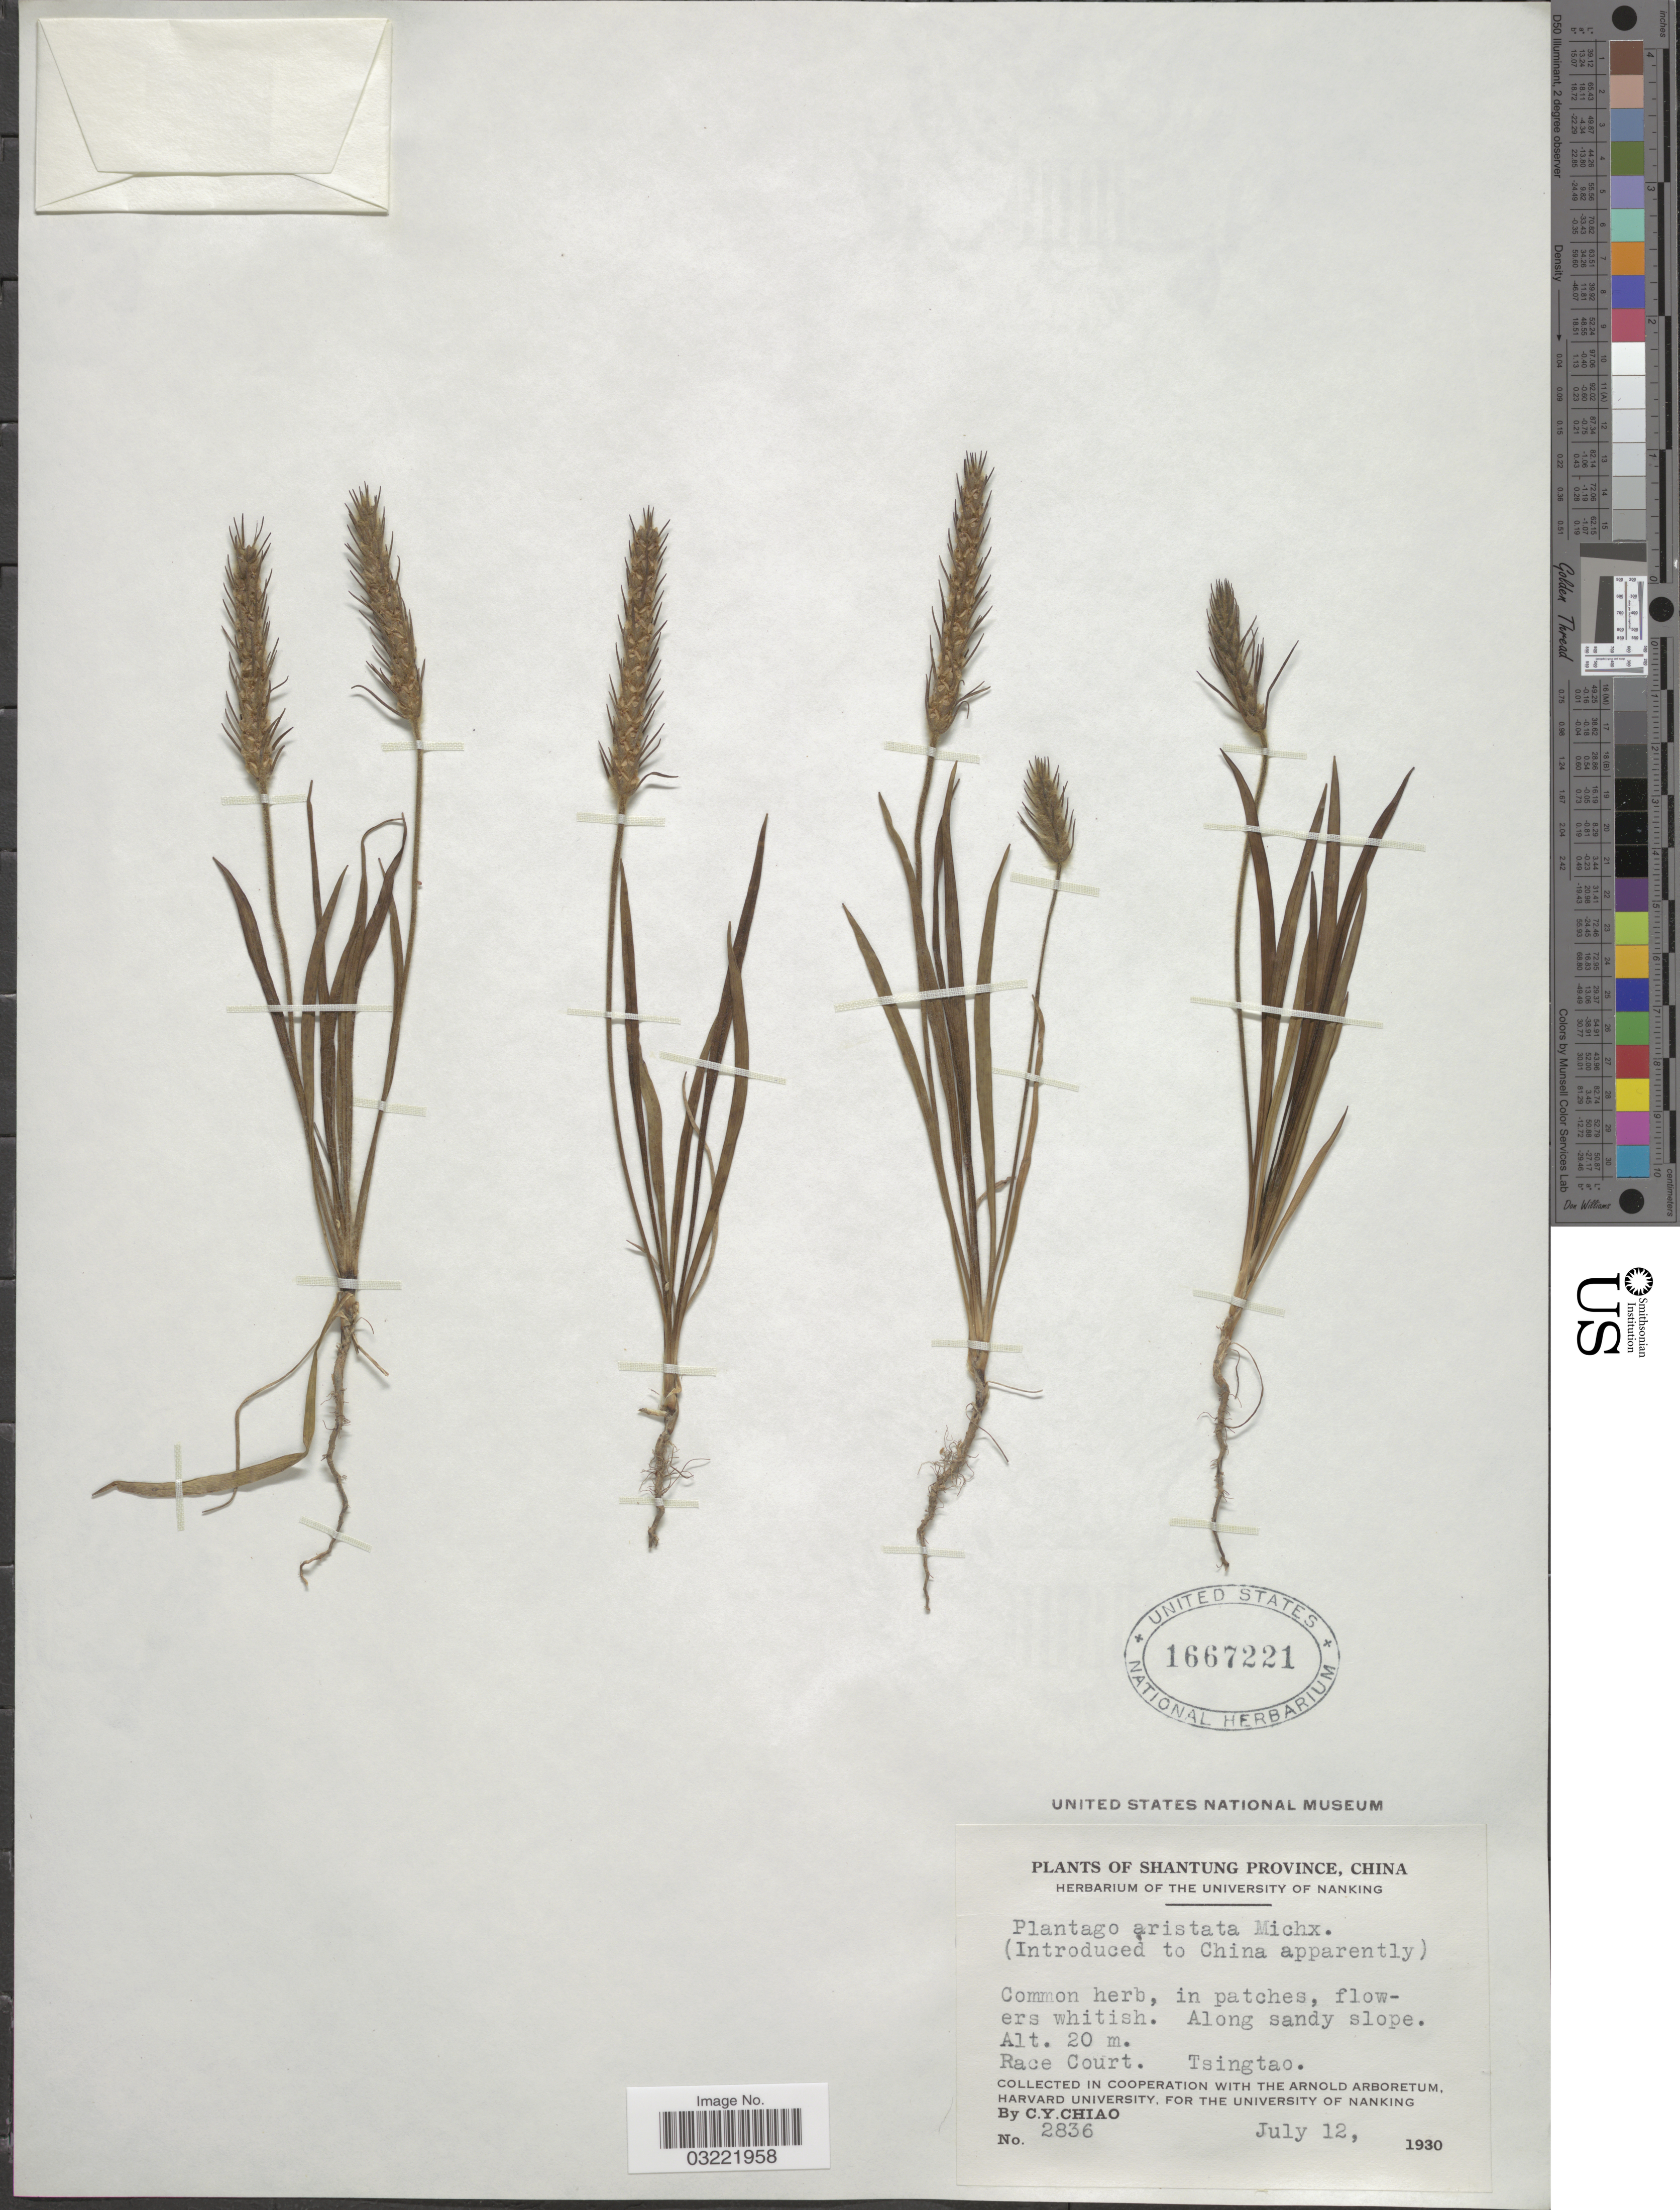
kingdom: Plantae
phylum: Tracheophyta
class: Magnoliopsida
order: Lamiales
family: Plantaginaceae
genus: Plantago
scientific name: Plantago aristata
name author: Michx.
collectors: C. Y. Chiao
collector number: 2836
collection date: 1930-07-12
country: China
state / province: Shandong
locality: Shantung Province. Race Court. Tsingtao.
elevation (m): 20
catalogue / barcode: US 1667221